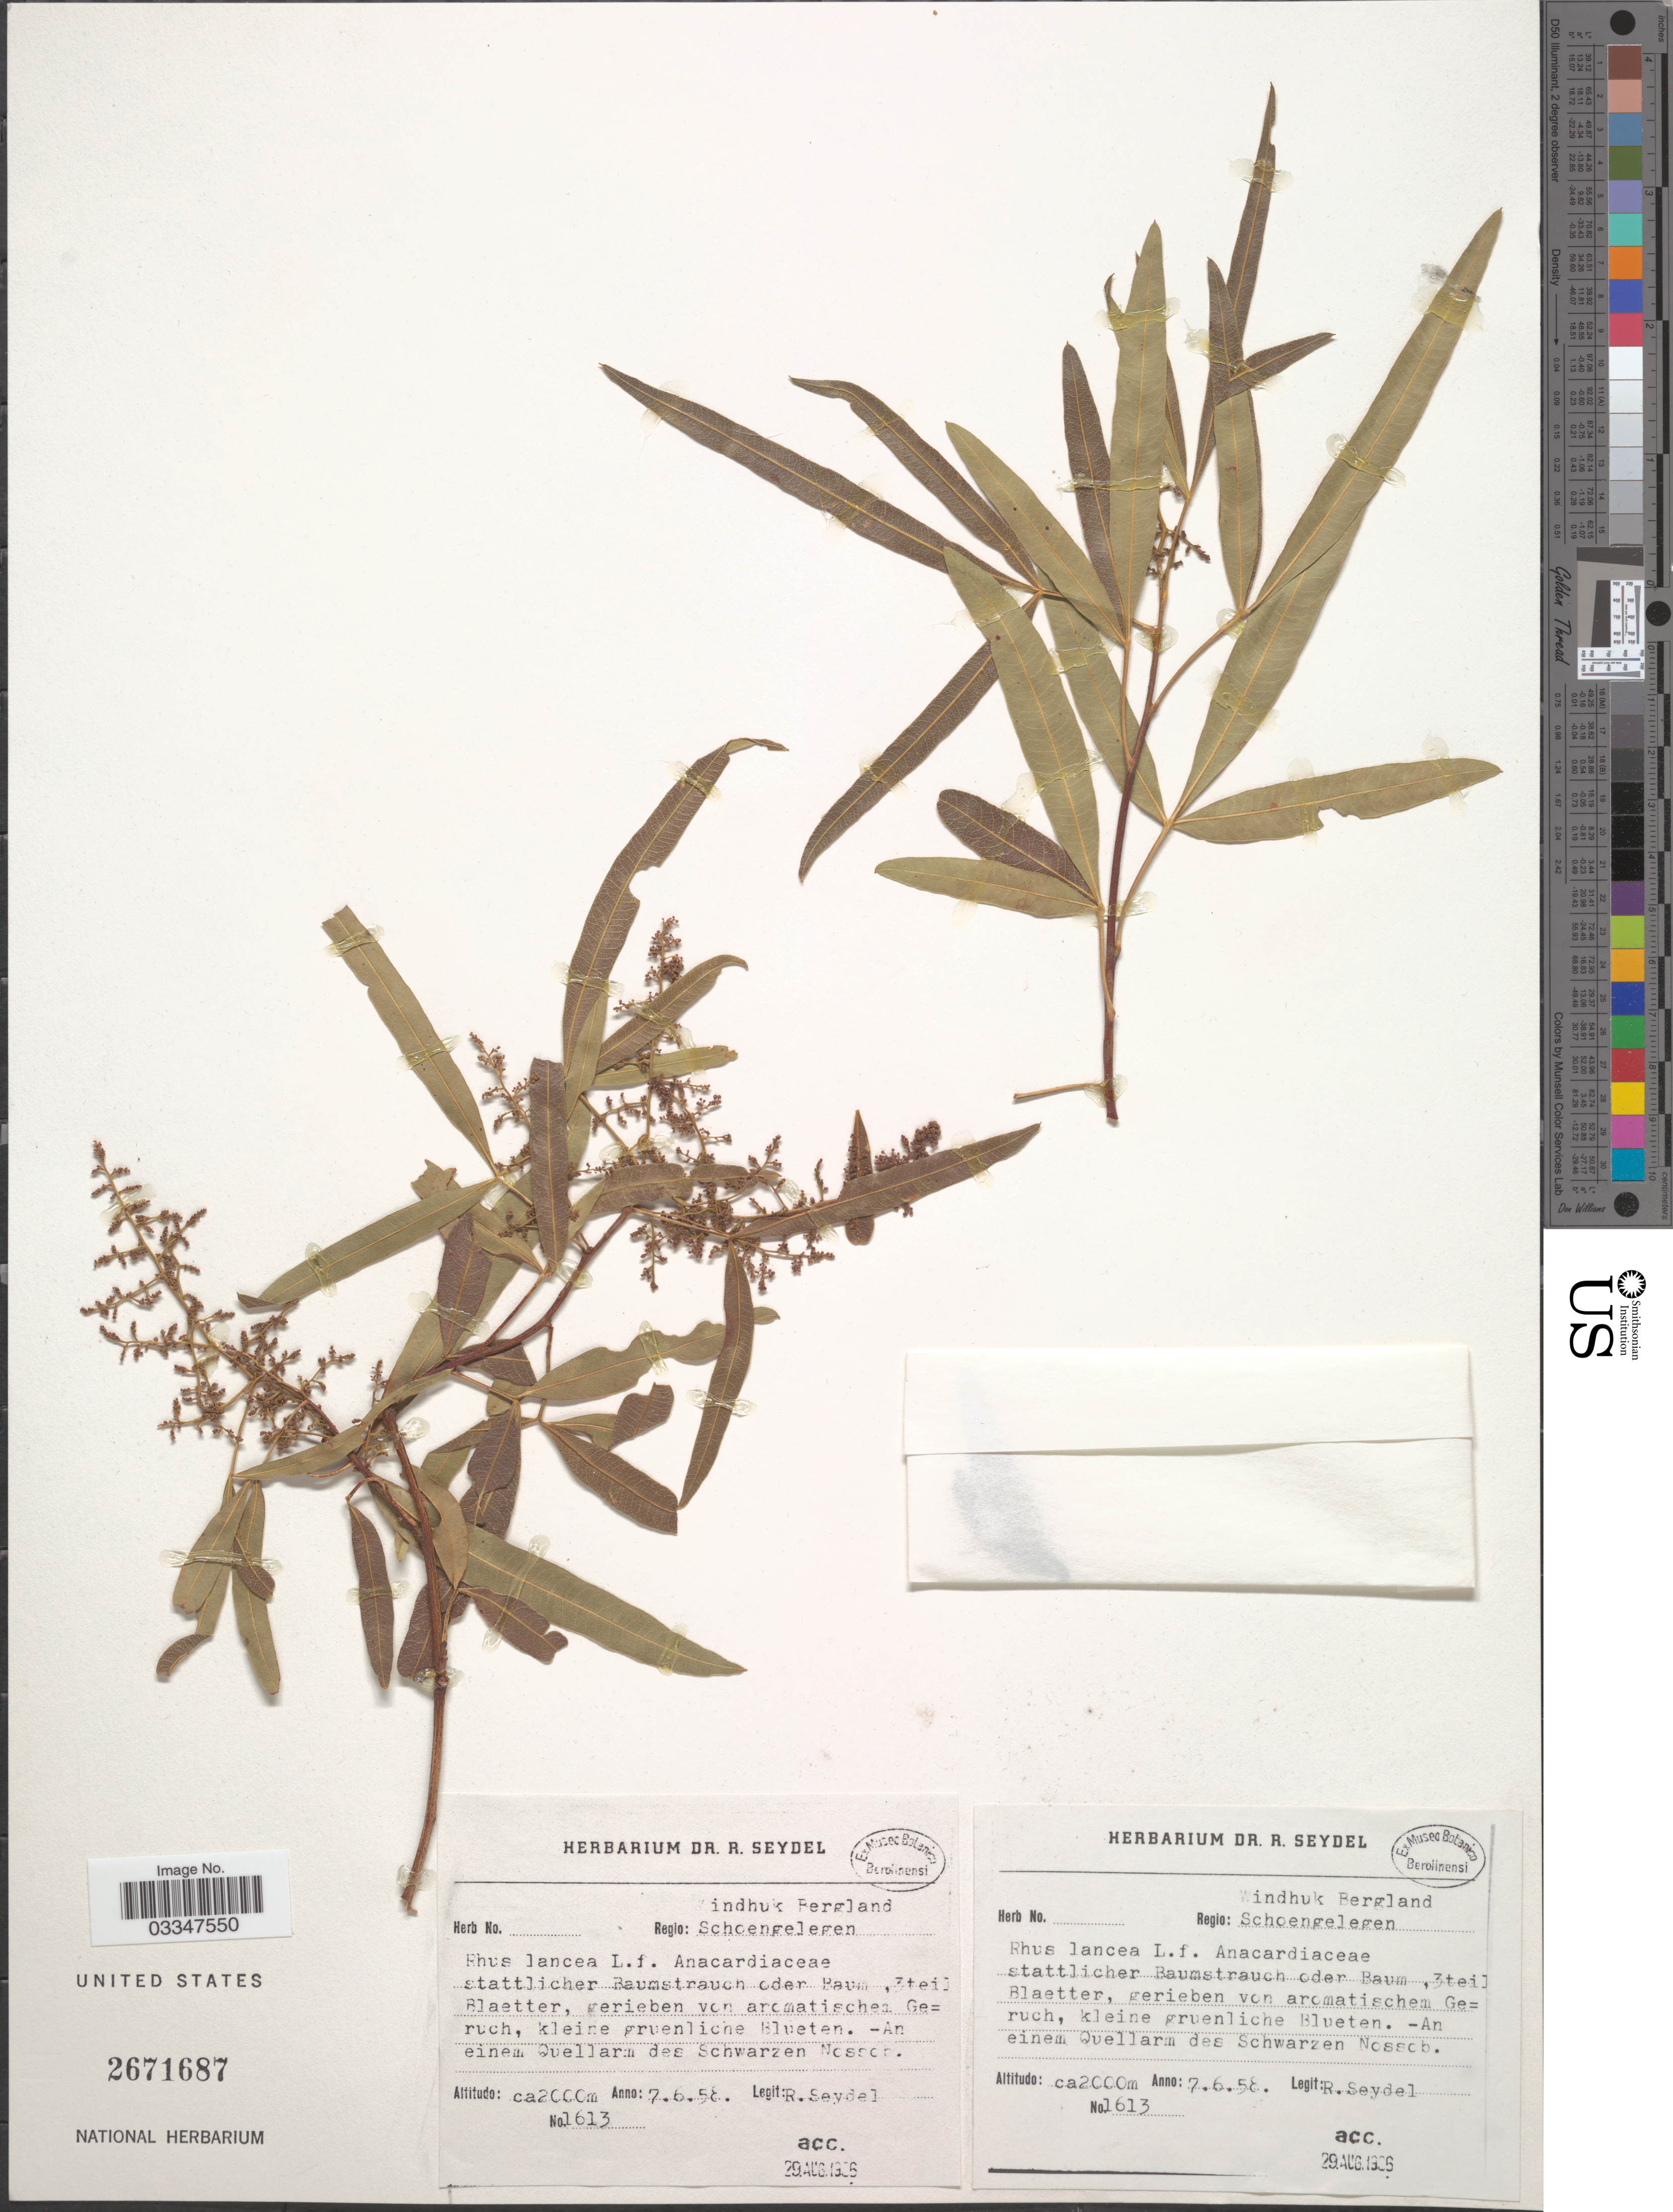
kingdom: Plantae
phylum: Tracheophyta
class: Magnoliopsida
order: Sapindales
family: Anacardiaceae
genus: Rhus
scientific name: Rhus lancea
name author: L. f.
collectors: R. Seydel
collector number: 1613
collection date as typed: Transcribed d/m/y: 7/6/58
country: Namibia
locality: Regio: Windhuk Bergland Schoengelegen.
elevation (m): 2200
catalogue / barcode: US 2671687